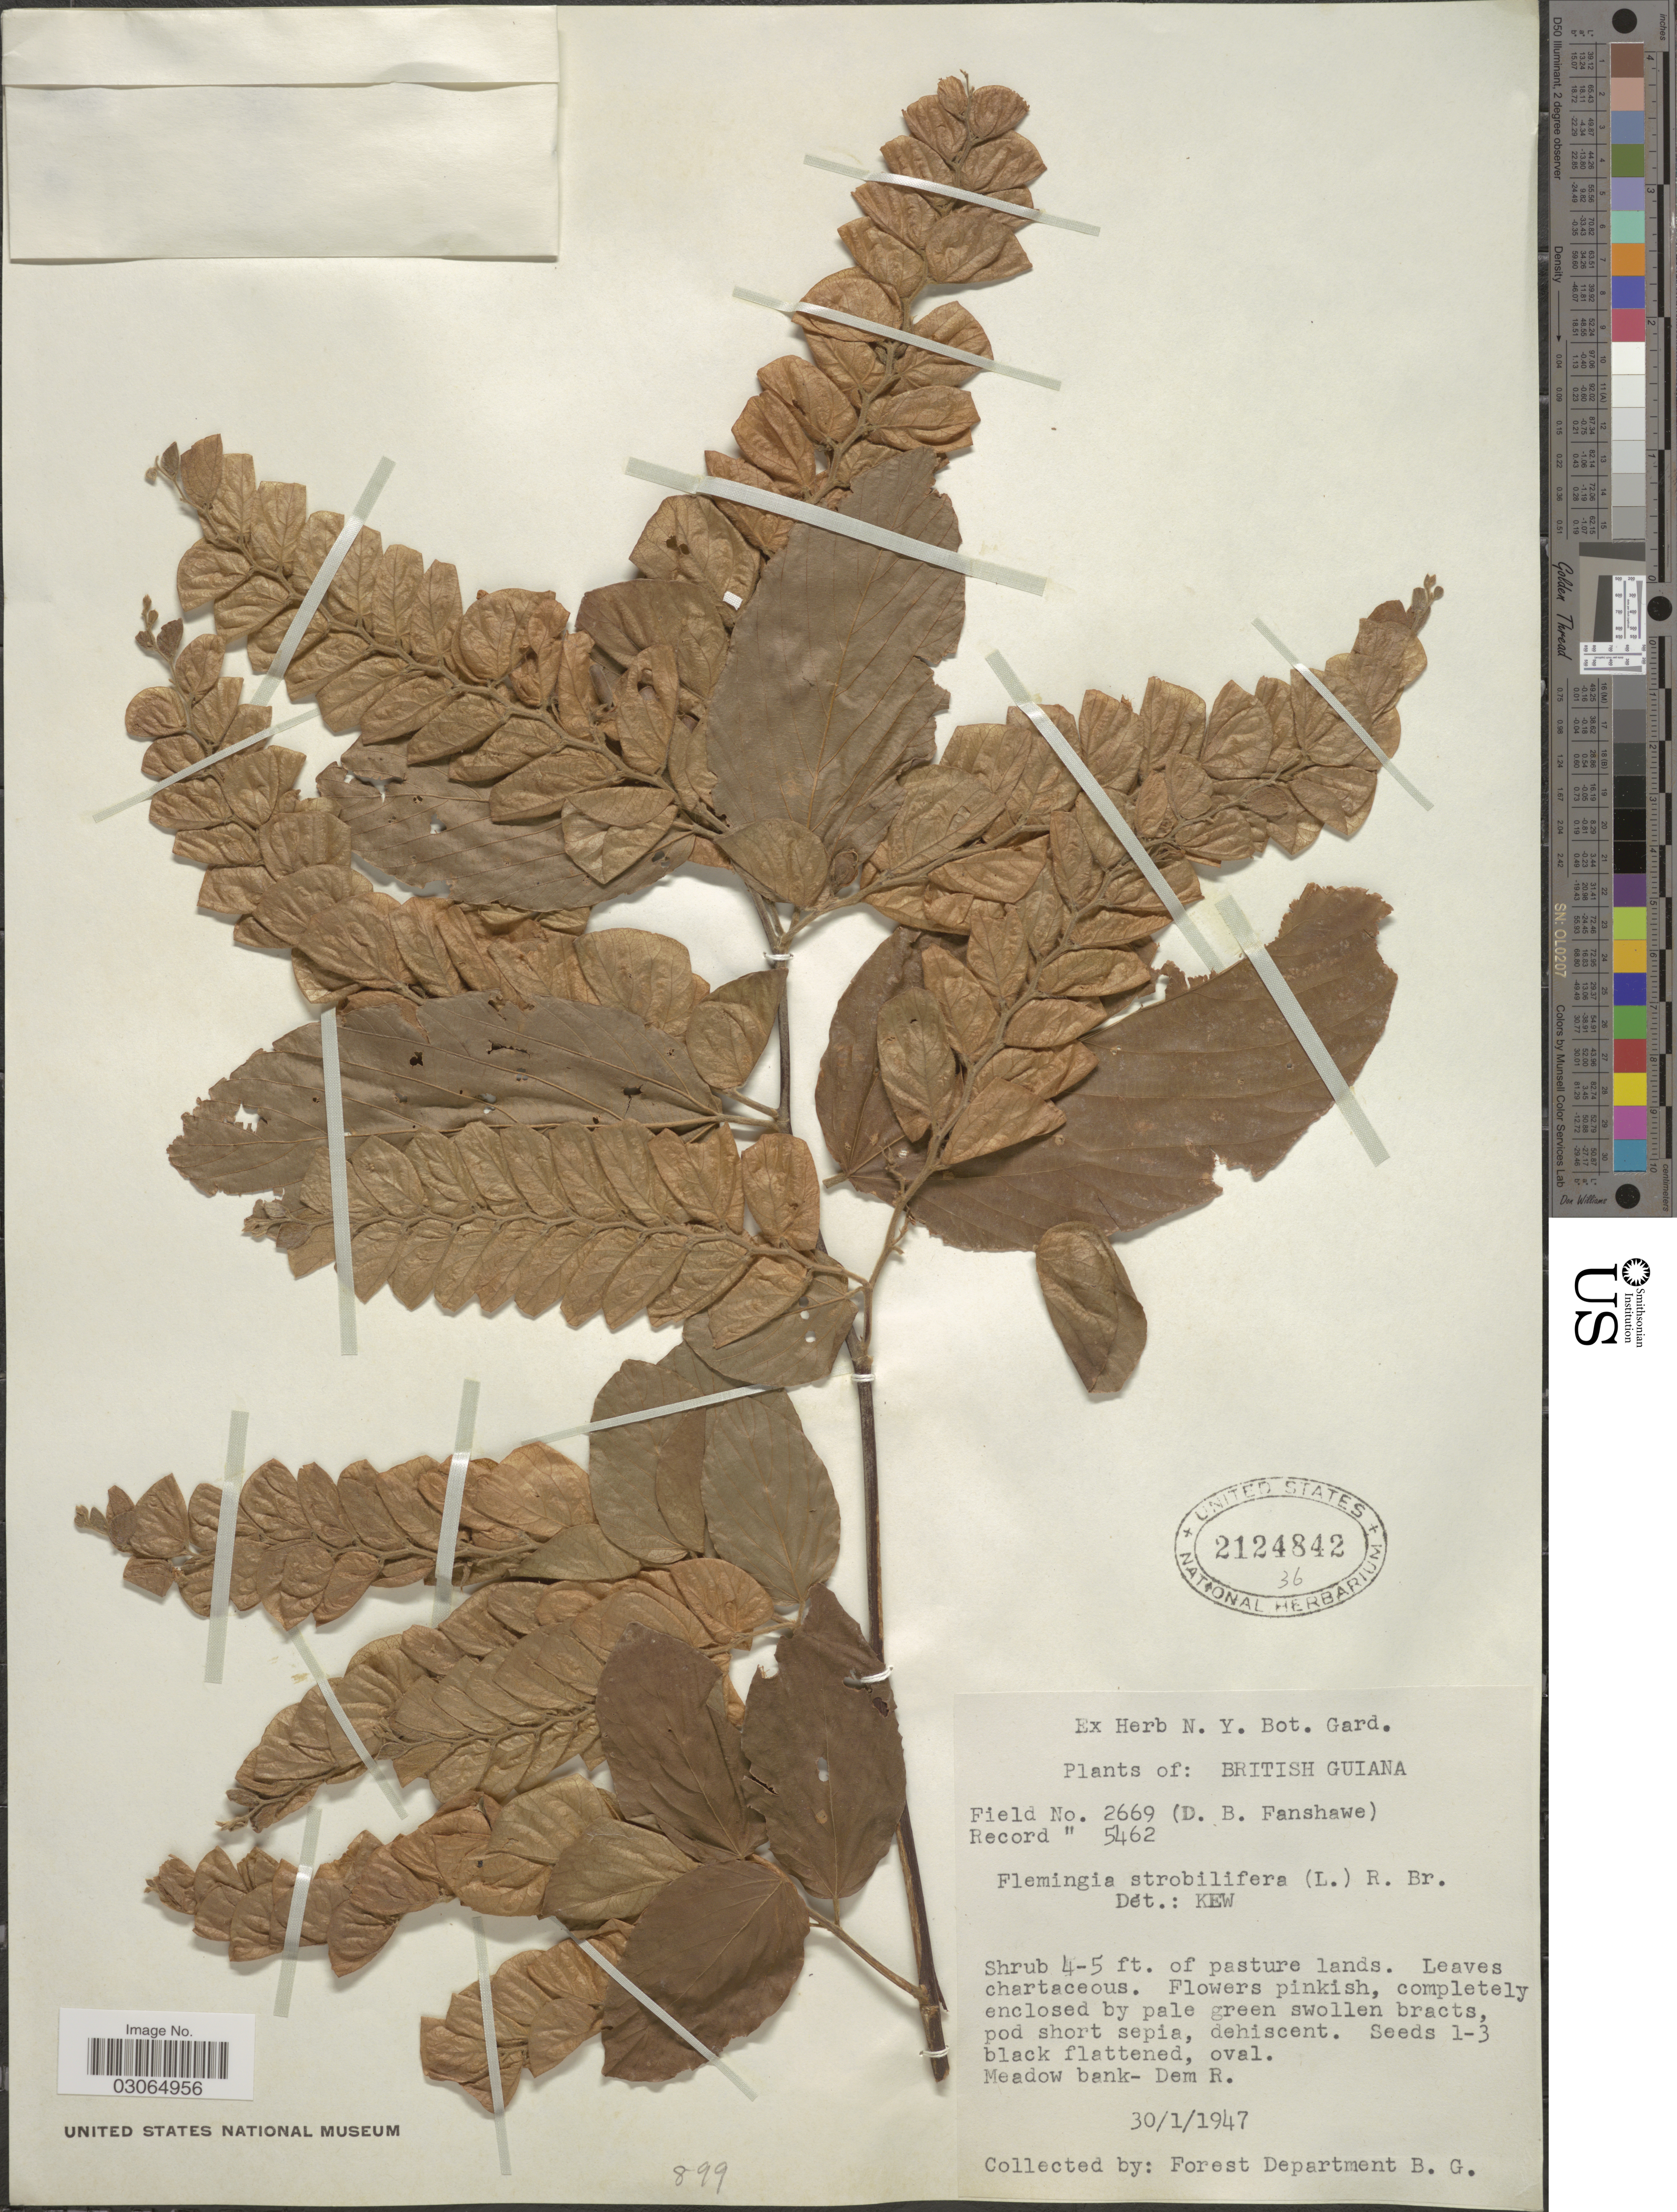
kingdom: Plantae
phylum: Tracheophyta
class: Magnoliopsida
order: Fabales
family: Fabaceae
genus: Flemingia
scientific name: Flemingia strobilifera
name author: (L.) W.T. Aiton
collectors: Forest Dept. B. G.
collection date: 1947-01-30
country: Guyana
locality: British Guiana. Meadow bank- Dem R.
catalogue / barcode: US 2124842